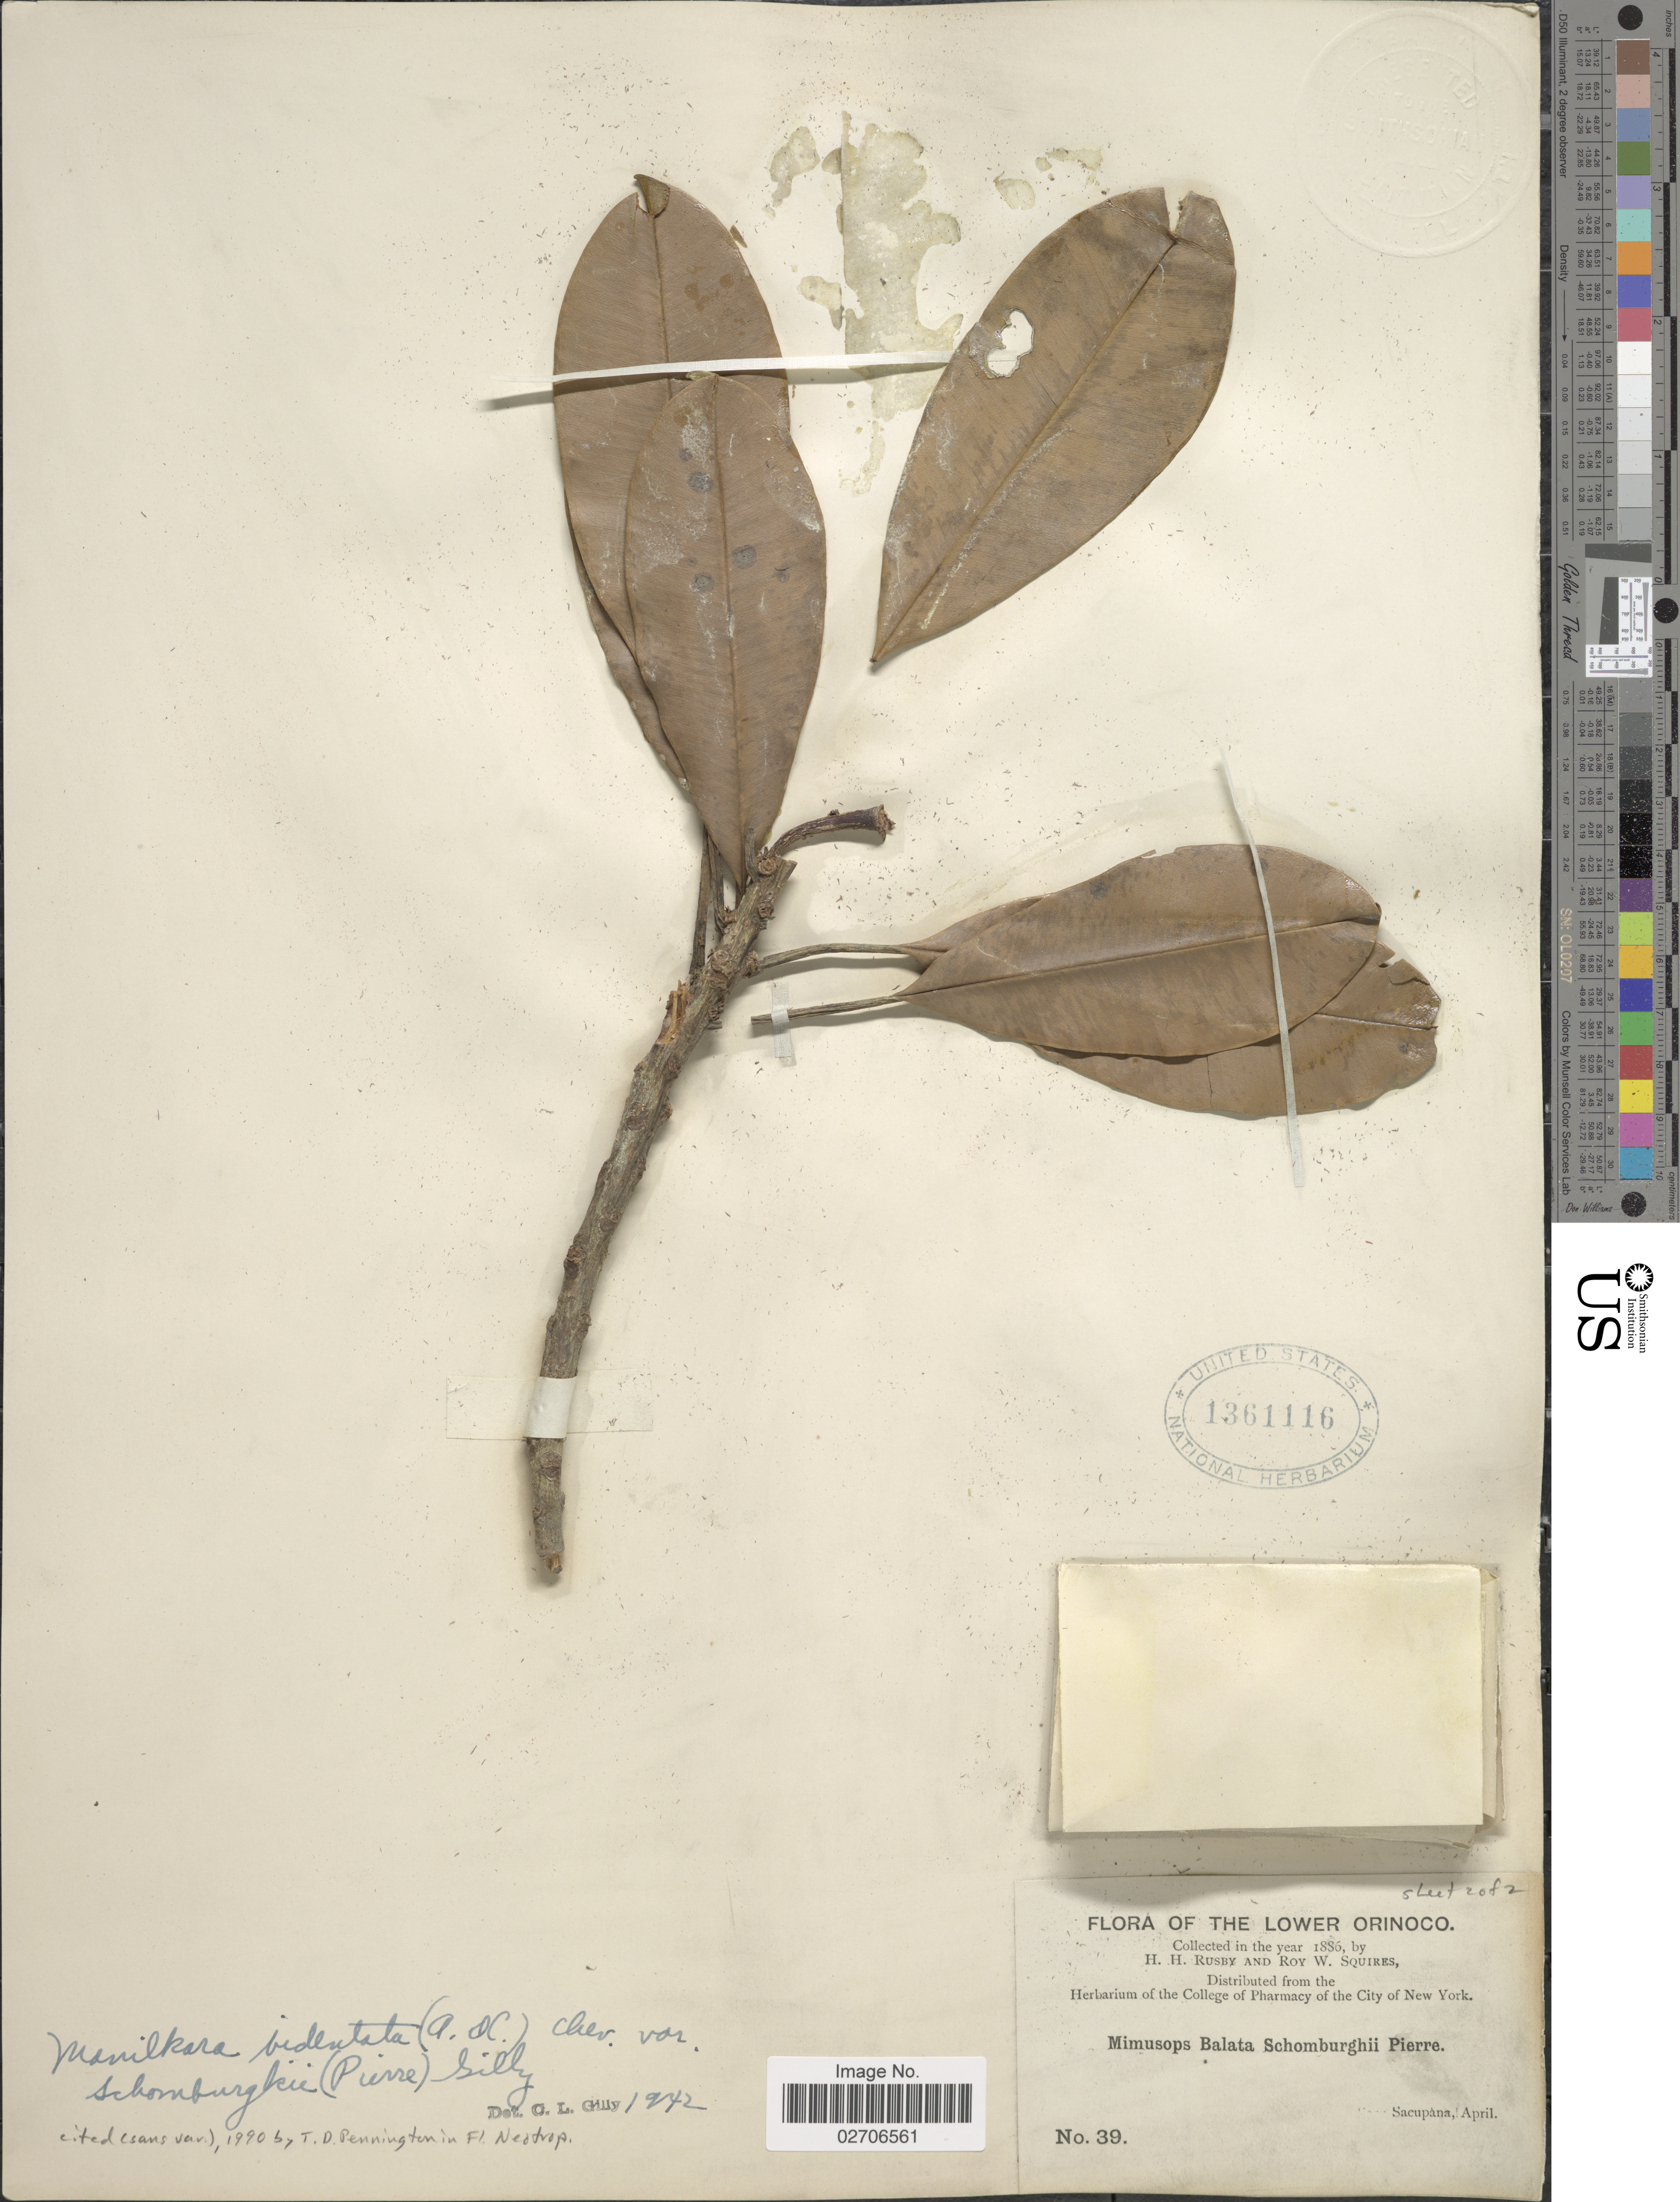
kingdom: Plantae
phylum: Tracheophyta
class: Magnoliopsida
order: Ericales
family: Sapotaceae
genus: Manilkara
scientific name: Manilkara bidentata subsp. bidentata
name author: (A. DC.) A. Chev.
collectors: H. H. Rusby & R. Squires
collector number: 39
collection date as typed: April 1896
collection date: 1896-04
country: Venezuela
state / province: Delta Amacuro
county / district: Antonio Díaz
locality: Lower Orinoco, Sacupana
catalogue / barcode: US 1361116